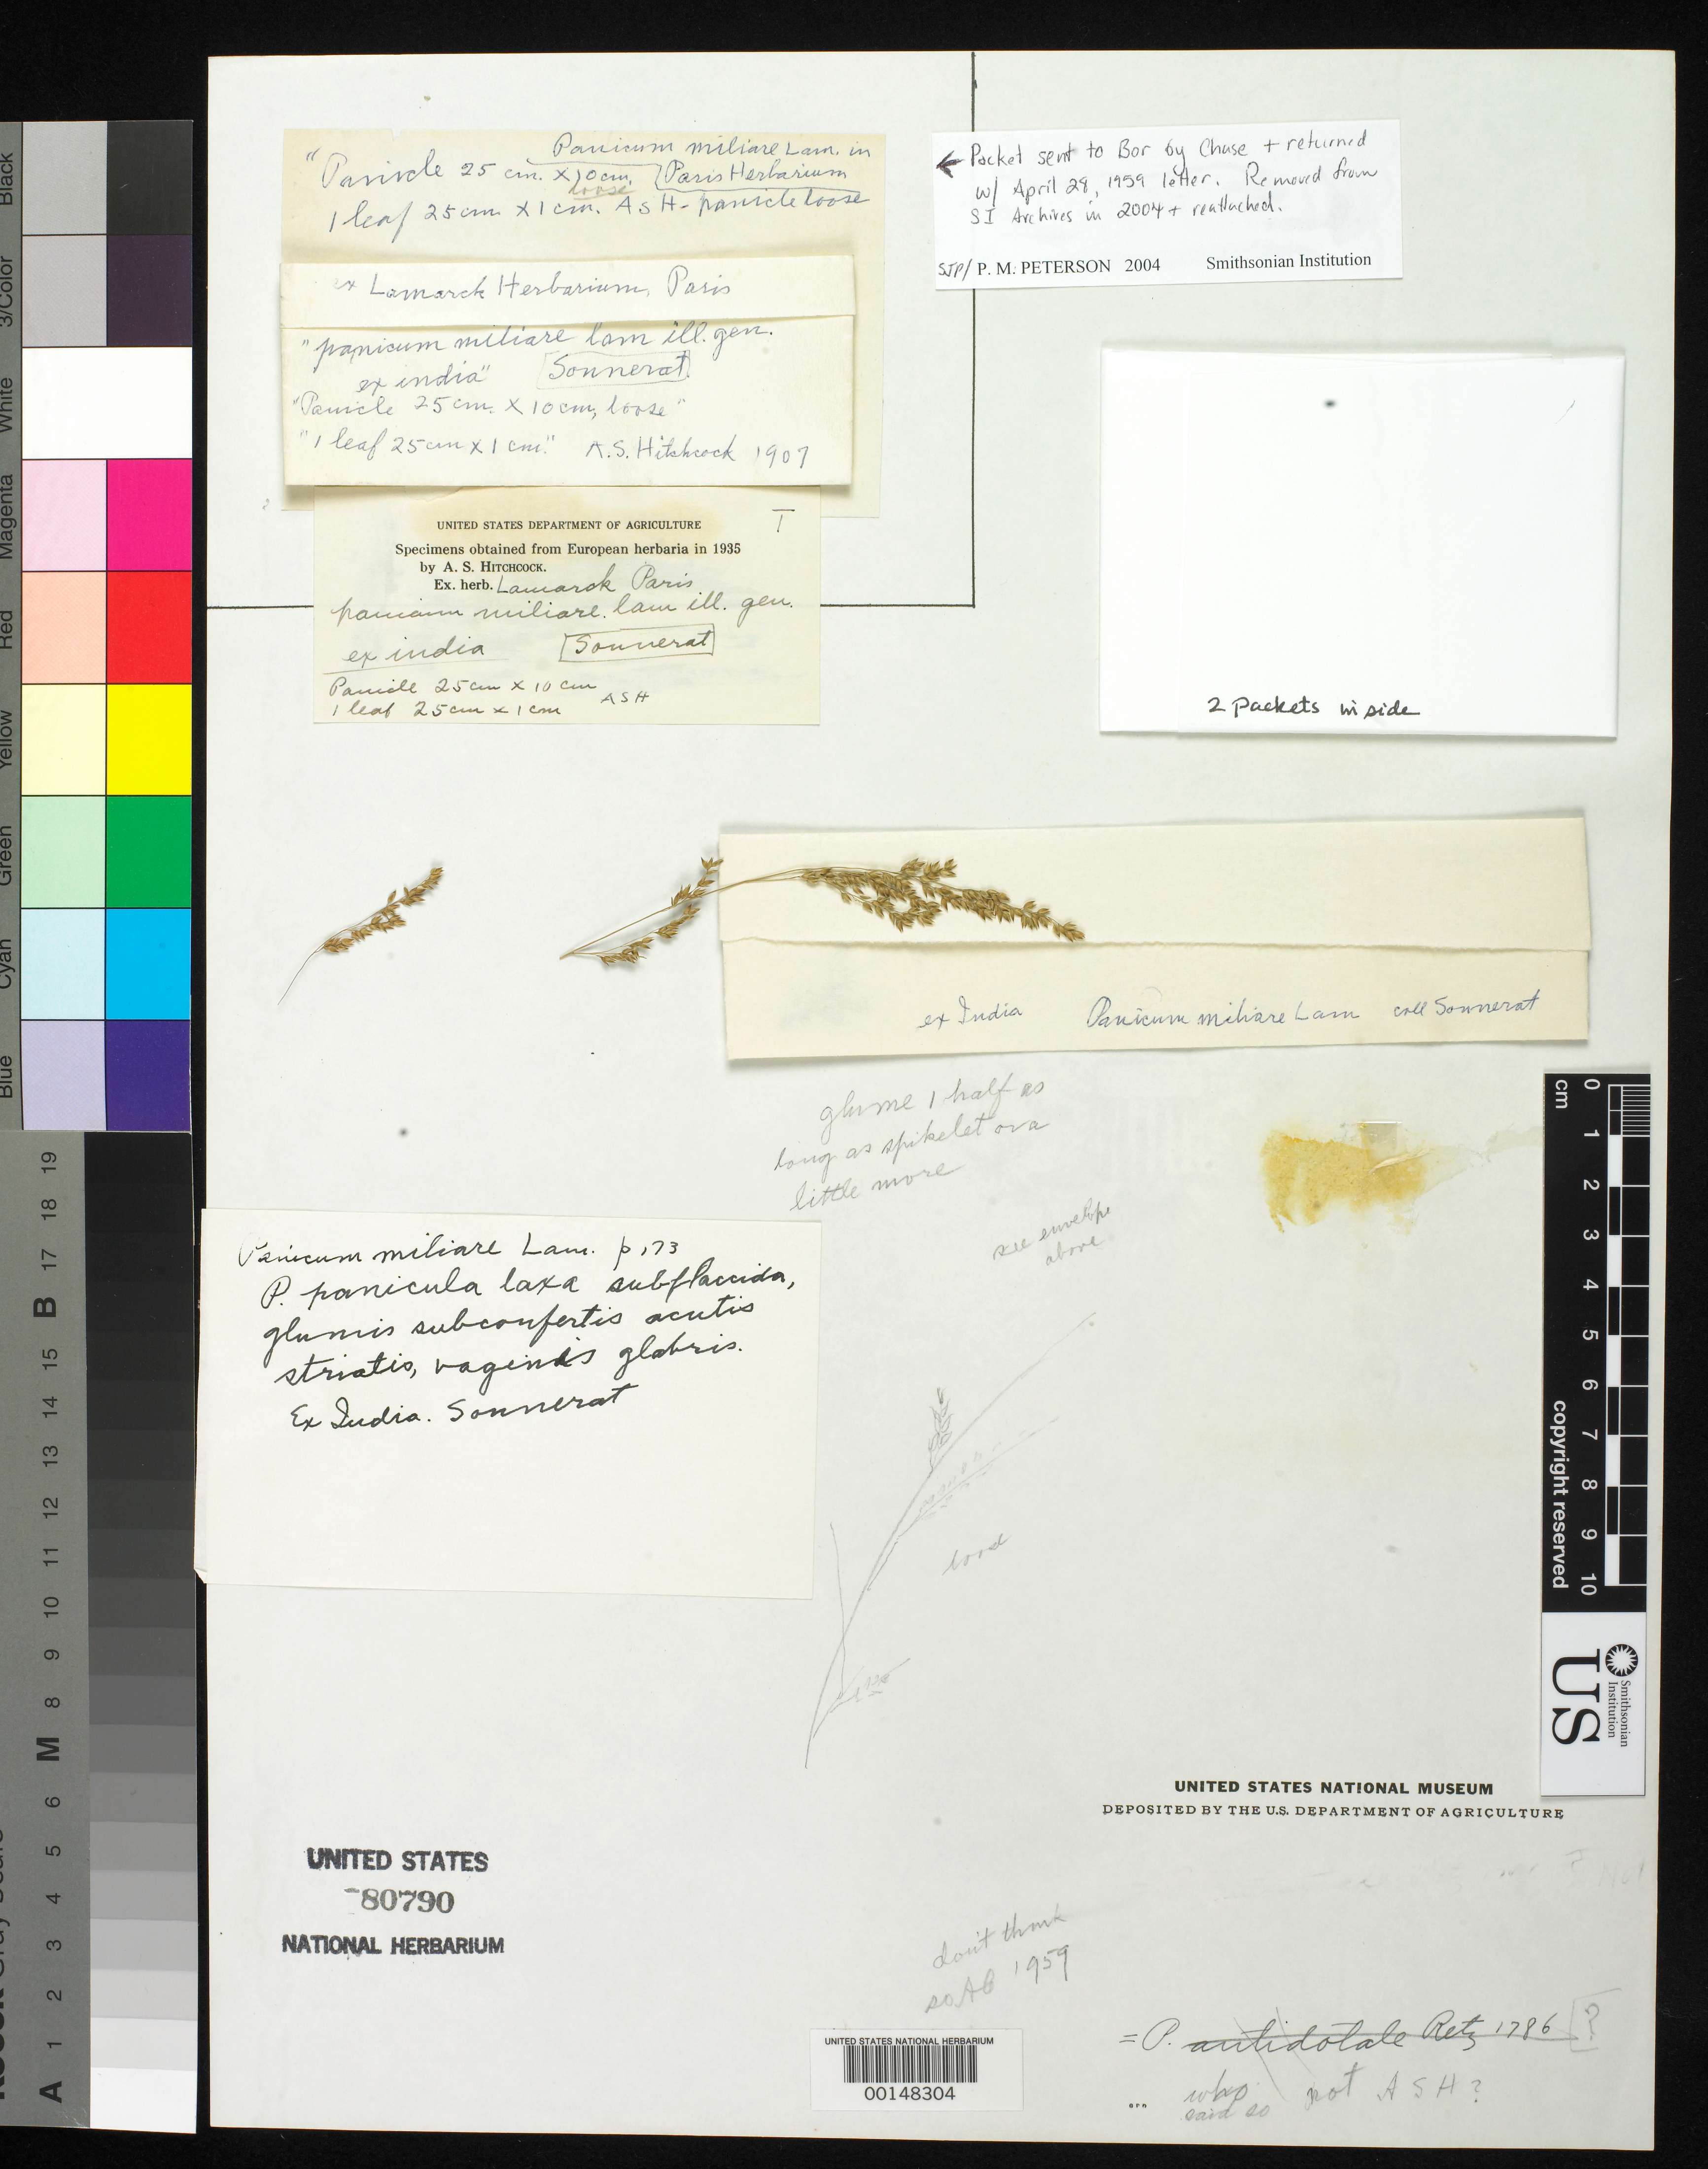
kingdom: Plantae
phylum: Tracheophyta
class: Liliopsida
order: Poales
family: Poaceae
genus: Panicum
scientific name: Panicum miliare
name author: Lam.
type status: Type Fragment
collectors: P. Sonnerat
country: India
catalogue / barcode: US 80790